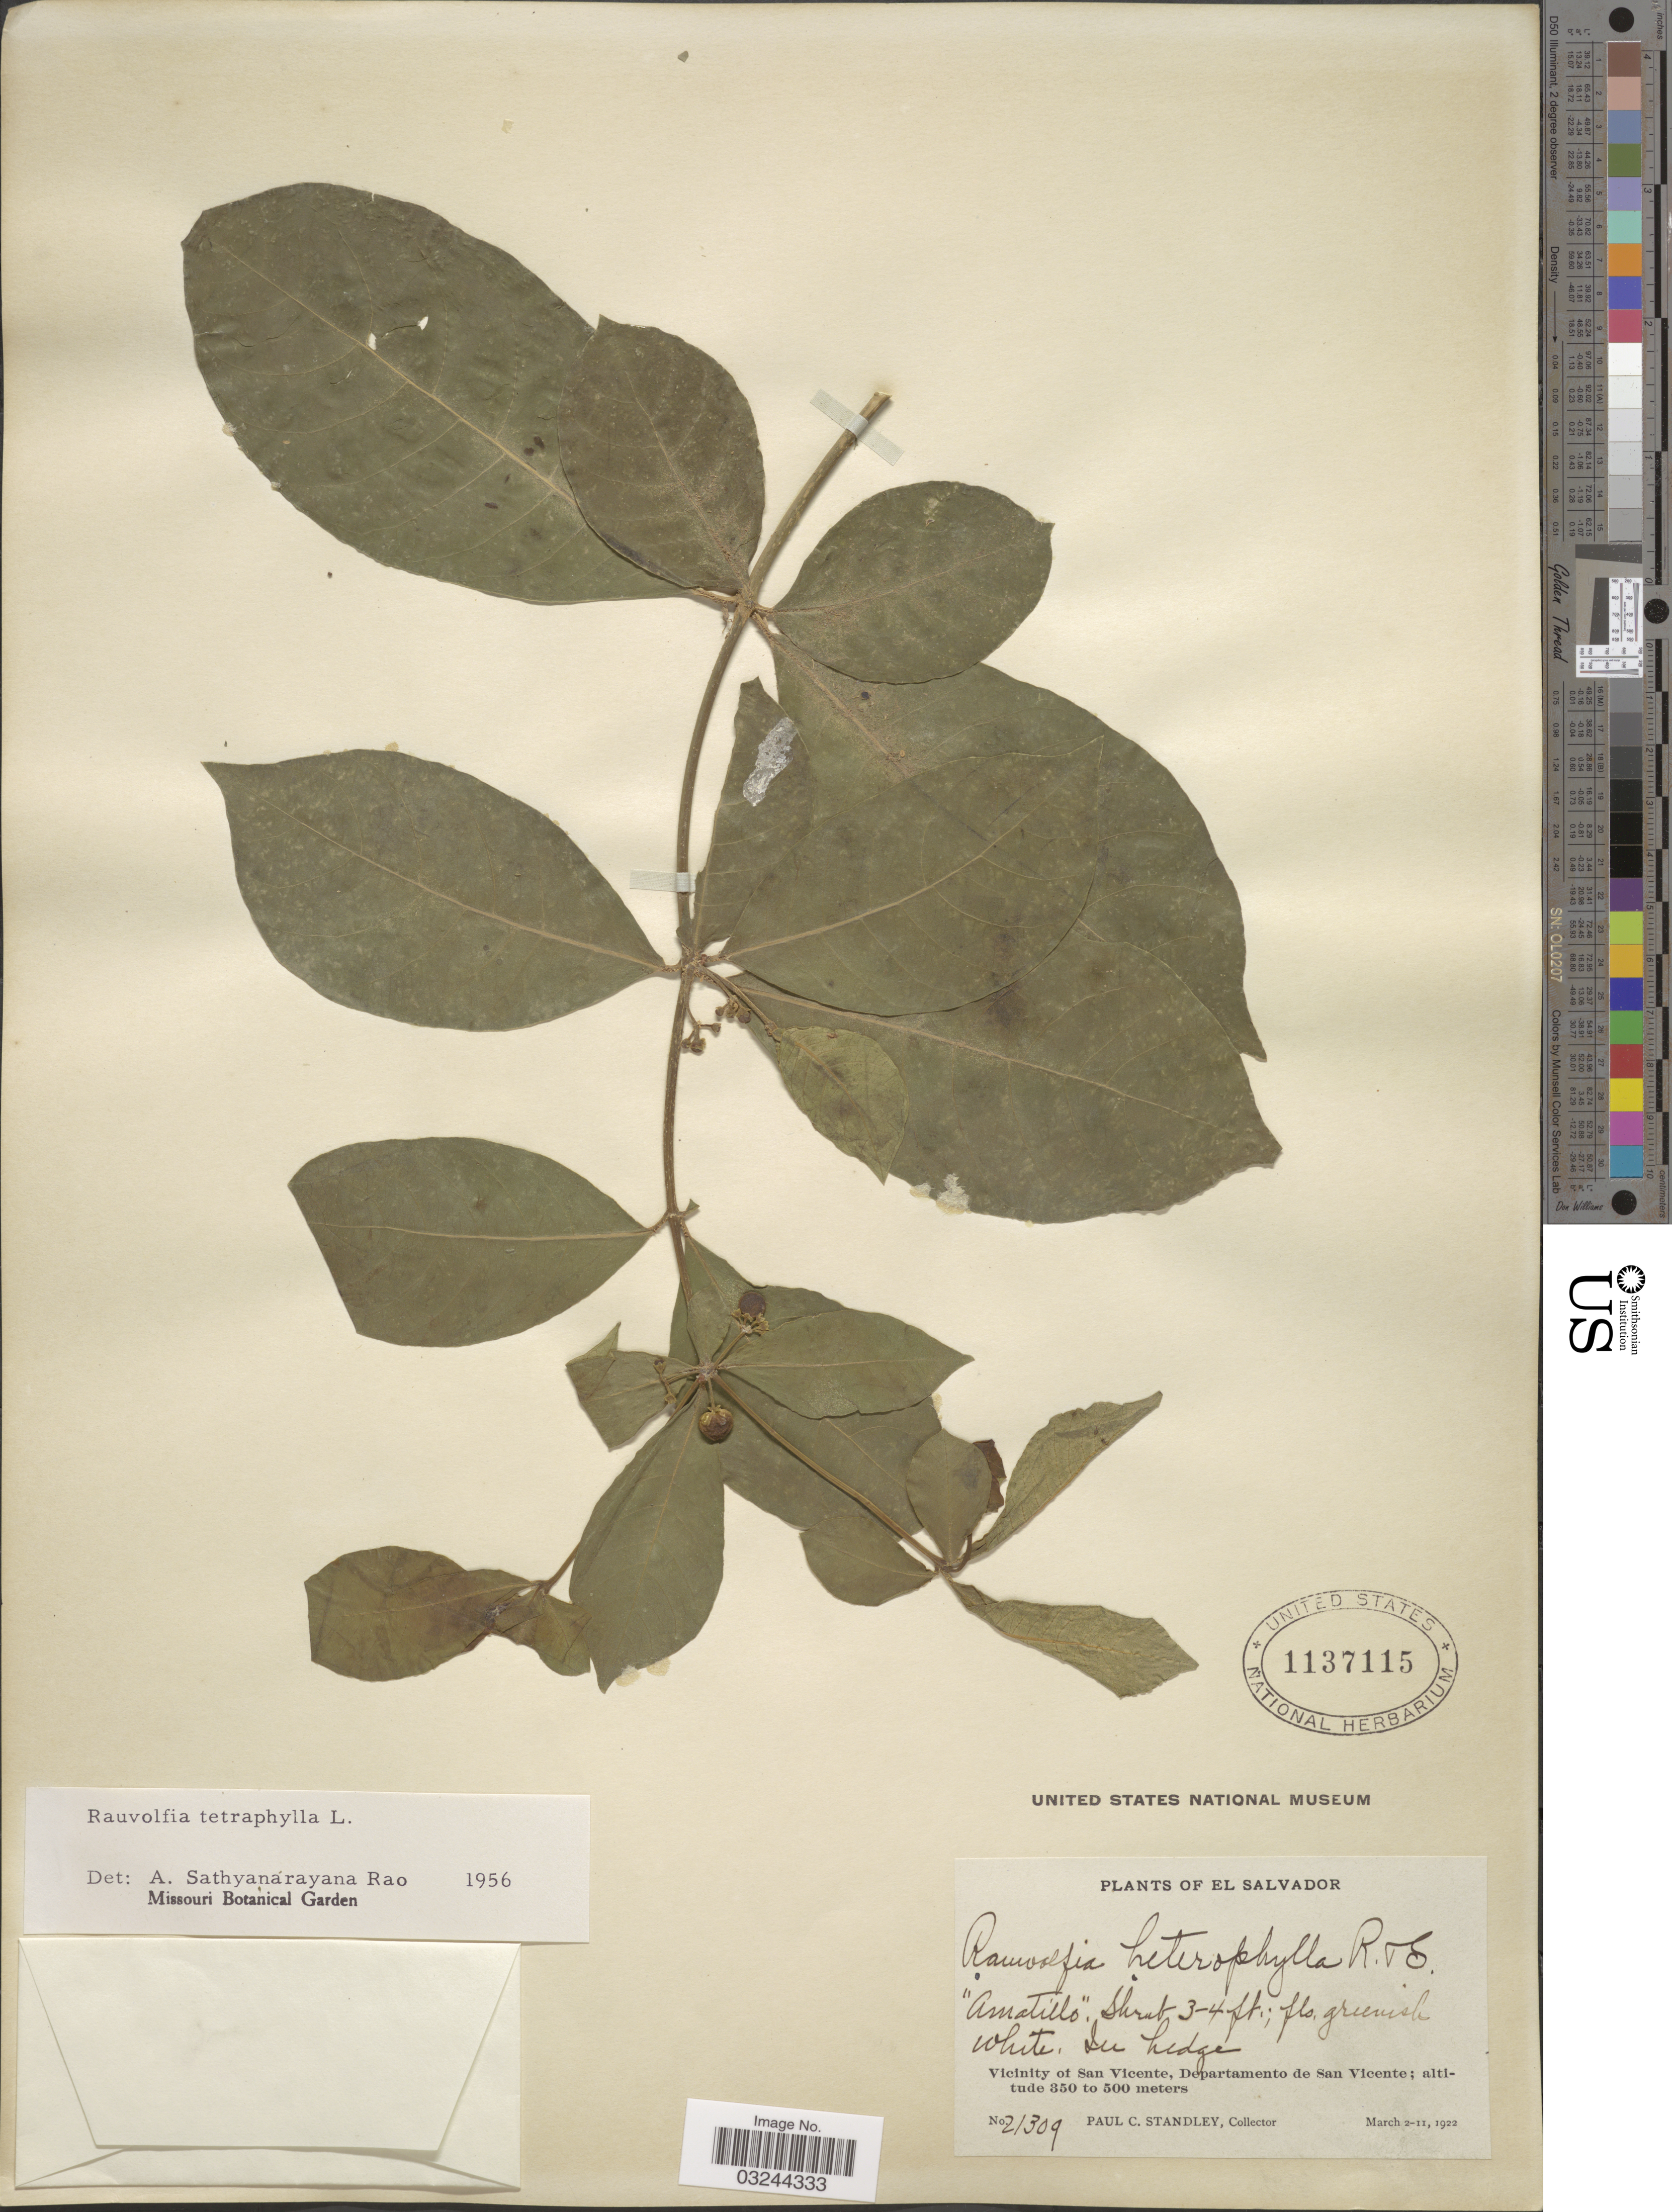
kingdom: Plantae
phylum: Tracheophyta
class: Magnoliopsida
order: Gentianales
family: Apocynaceae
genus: Rauvolfia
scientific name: Rauvolfia tetraphylla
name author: L.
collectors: P. C. Standley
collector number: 21309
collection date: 1922-03-02/1922-03-11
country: El Salvador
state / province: San Vincente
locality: Vicinity of San Vicente, Departamento de San Vicente.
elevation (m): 350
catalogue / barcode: US 1137115